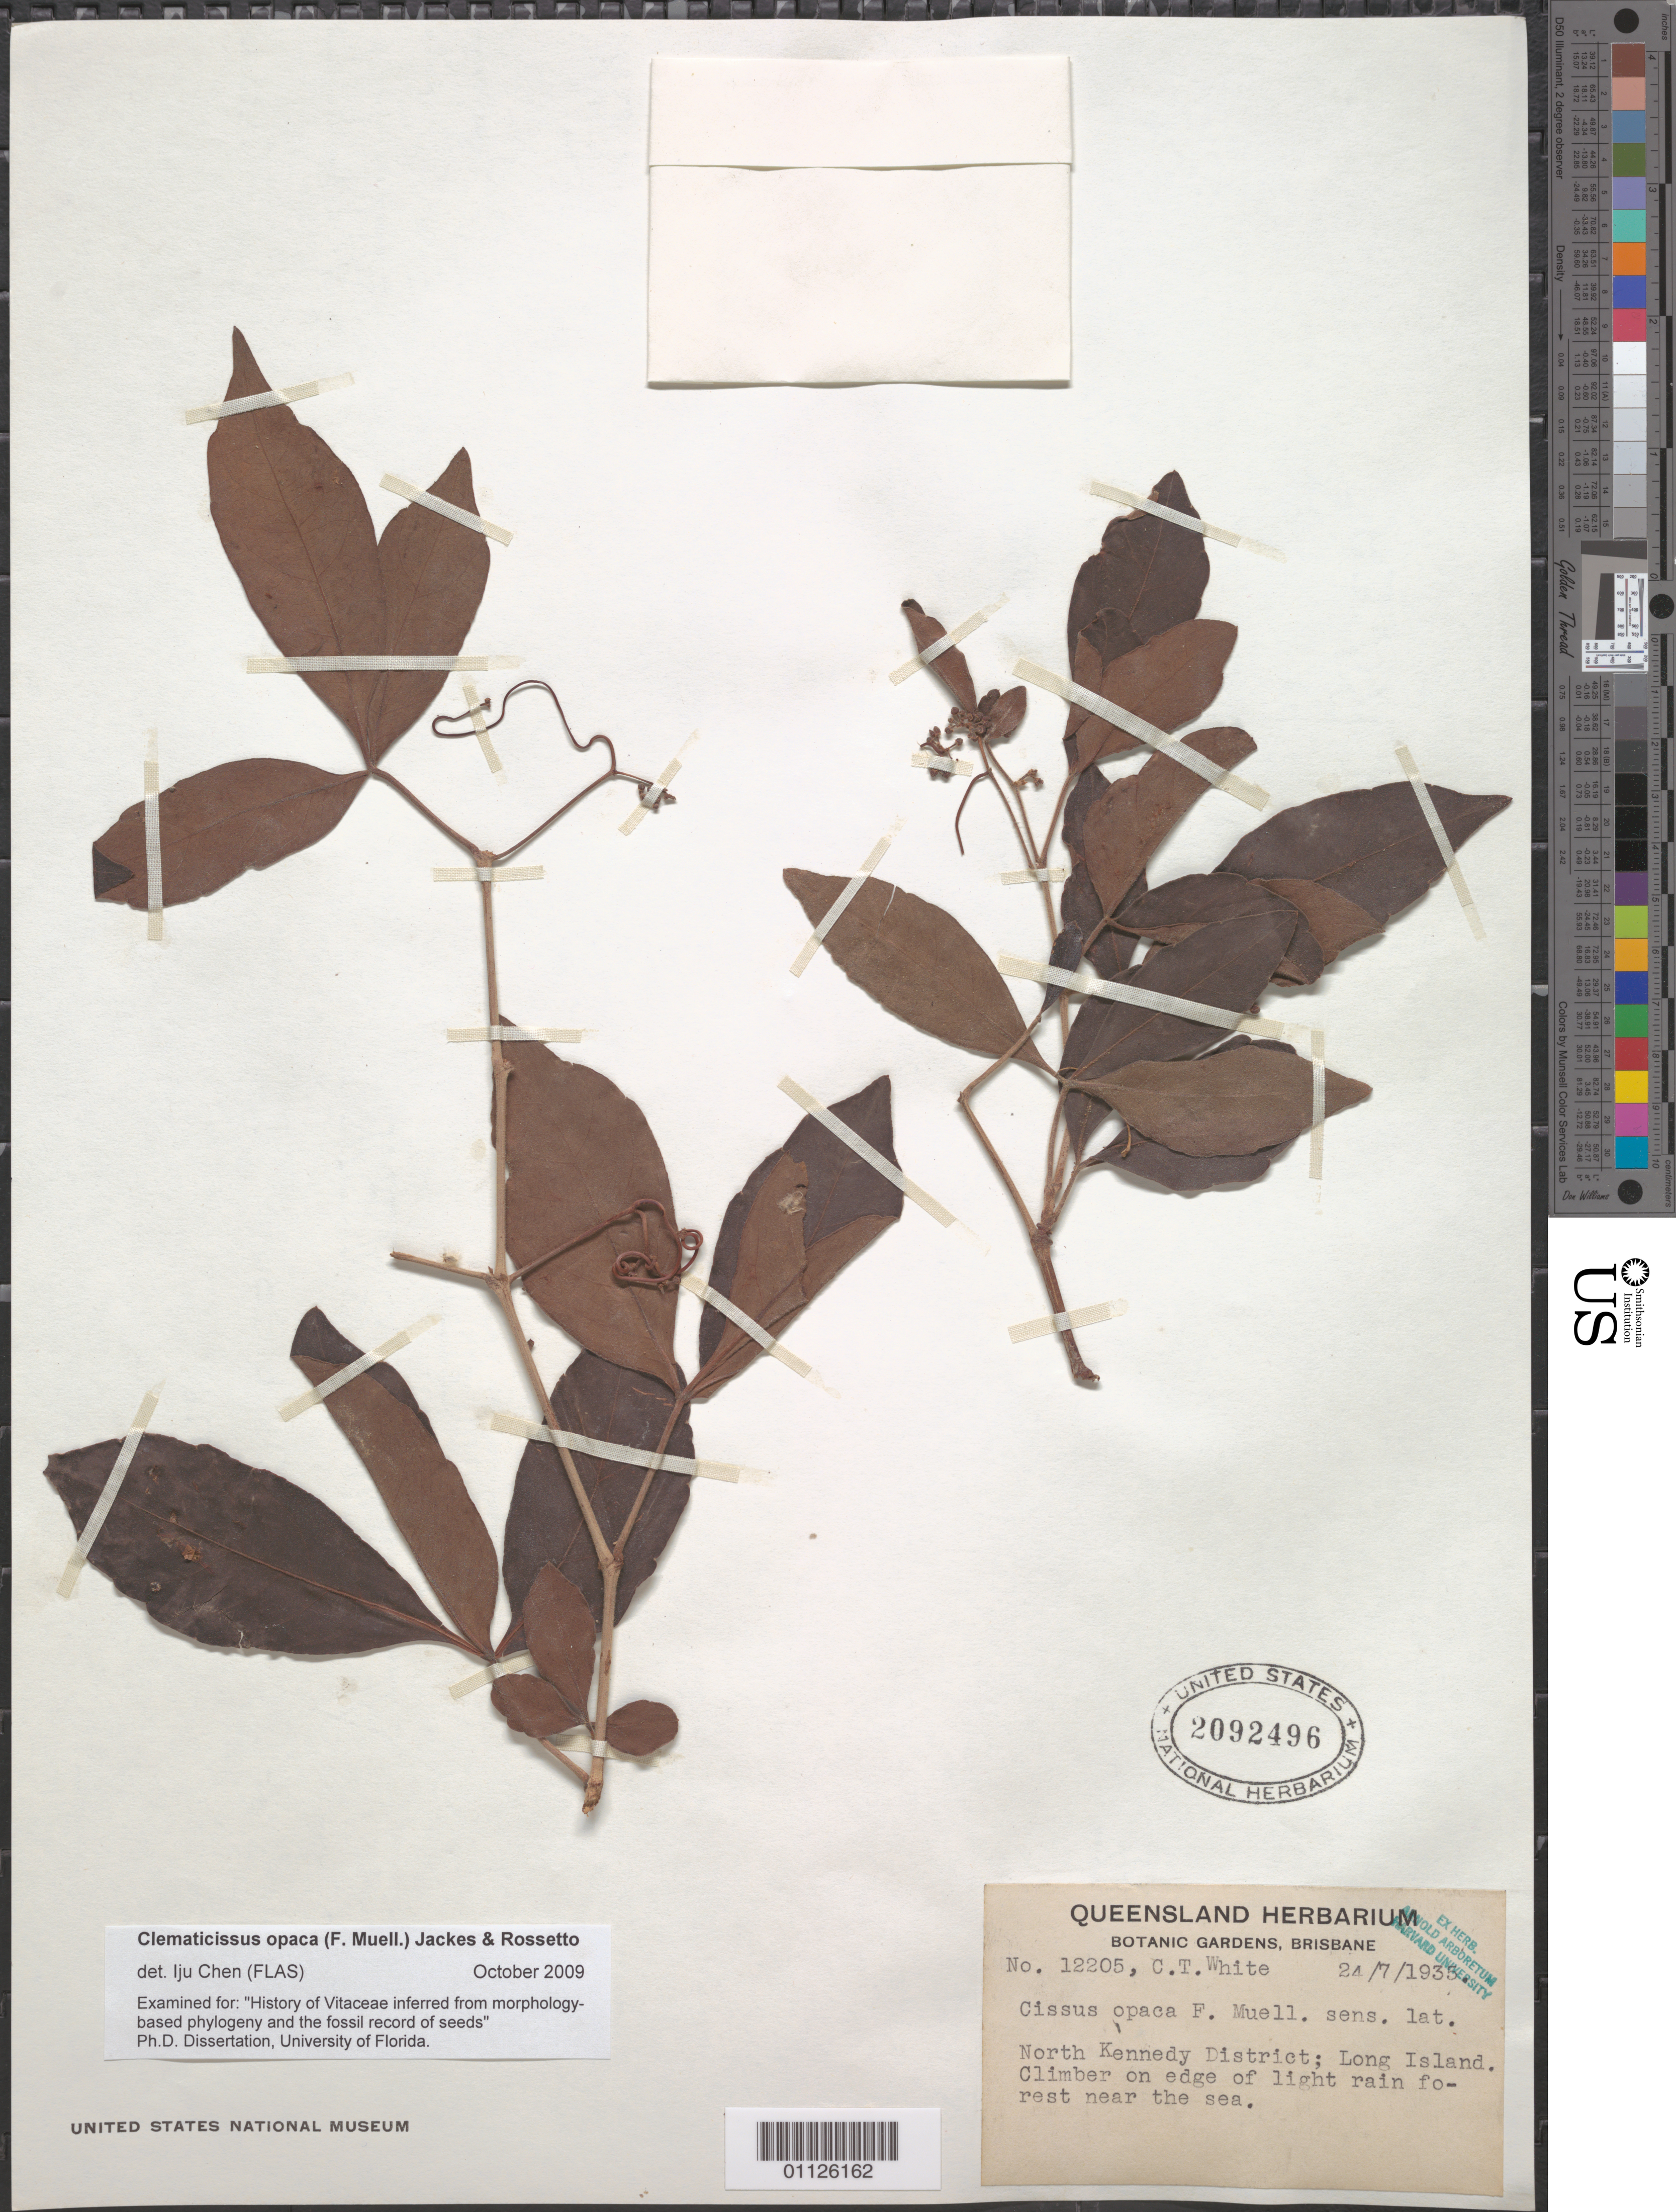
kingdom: Plantae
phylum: Tracheophyta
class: Magnoliopsida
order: Vitales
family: Vitaceae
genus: Clematicissus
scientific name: Clematicissus opaca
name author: (F. Muell.) Jackes & Rossetto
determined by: Chen, Iju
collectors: C. T. White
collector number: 12205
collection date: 1935-07-24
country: Australia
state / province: Queensland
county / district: North Kennedy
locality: Long Island.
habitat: Climber on edge of light rain forest near the sea.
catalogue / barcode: US 2092496